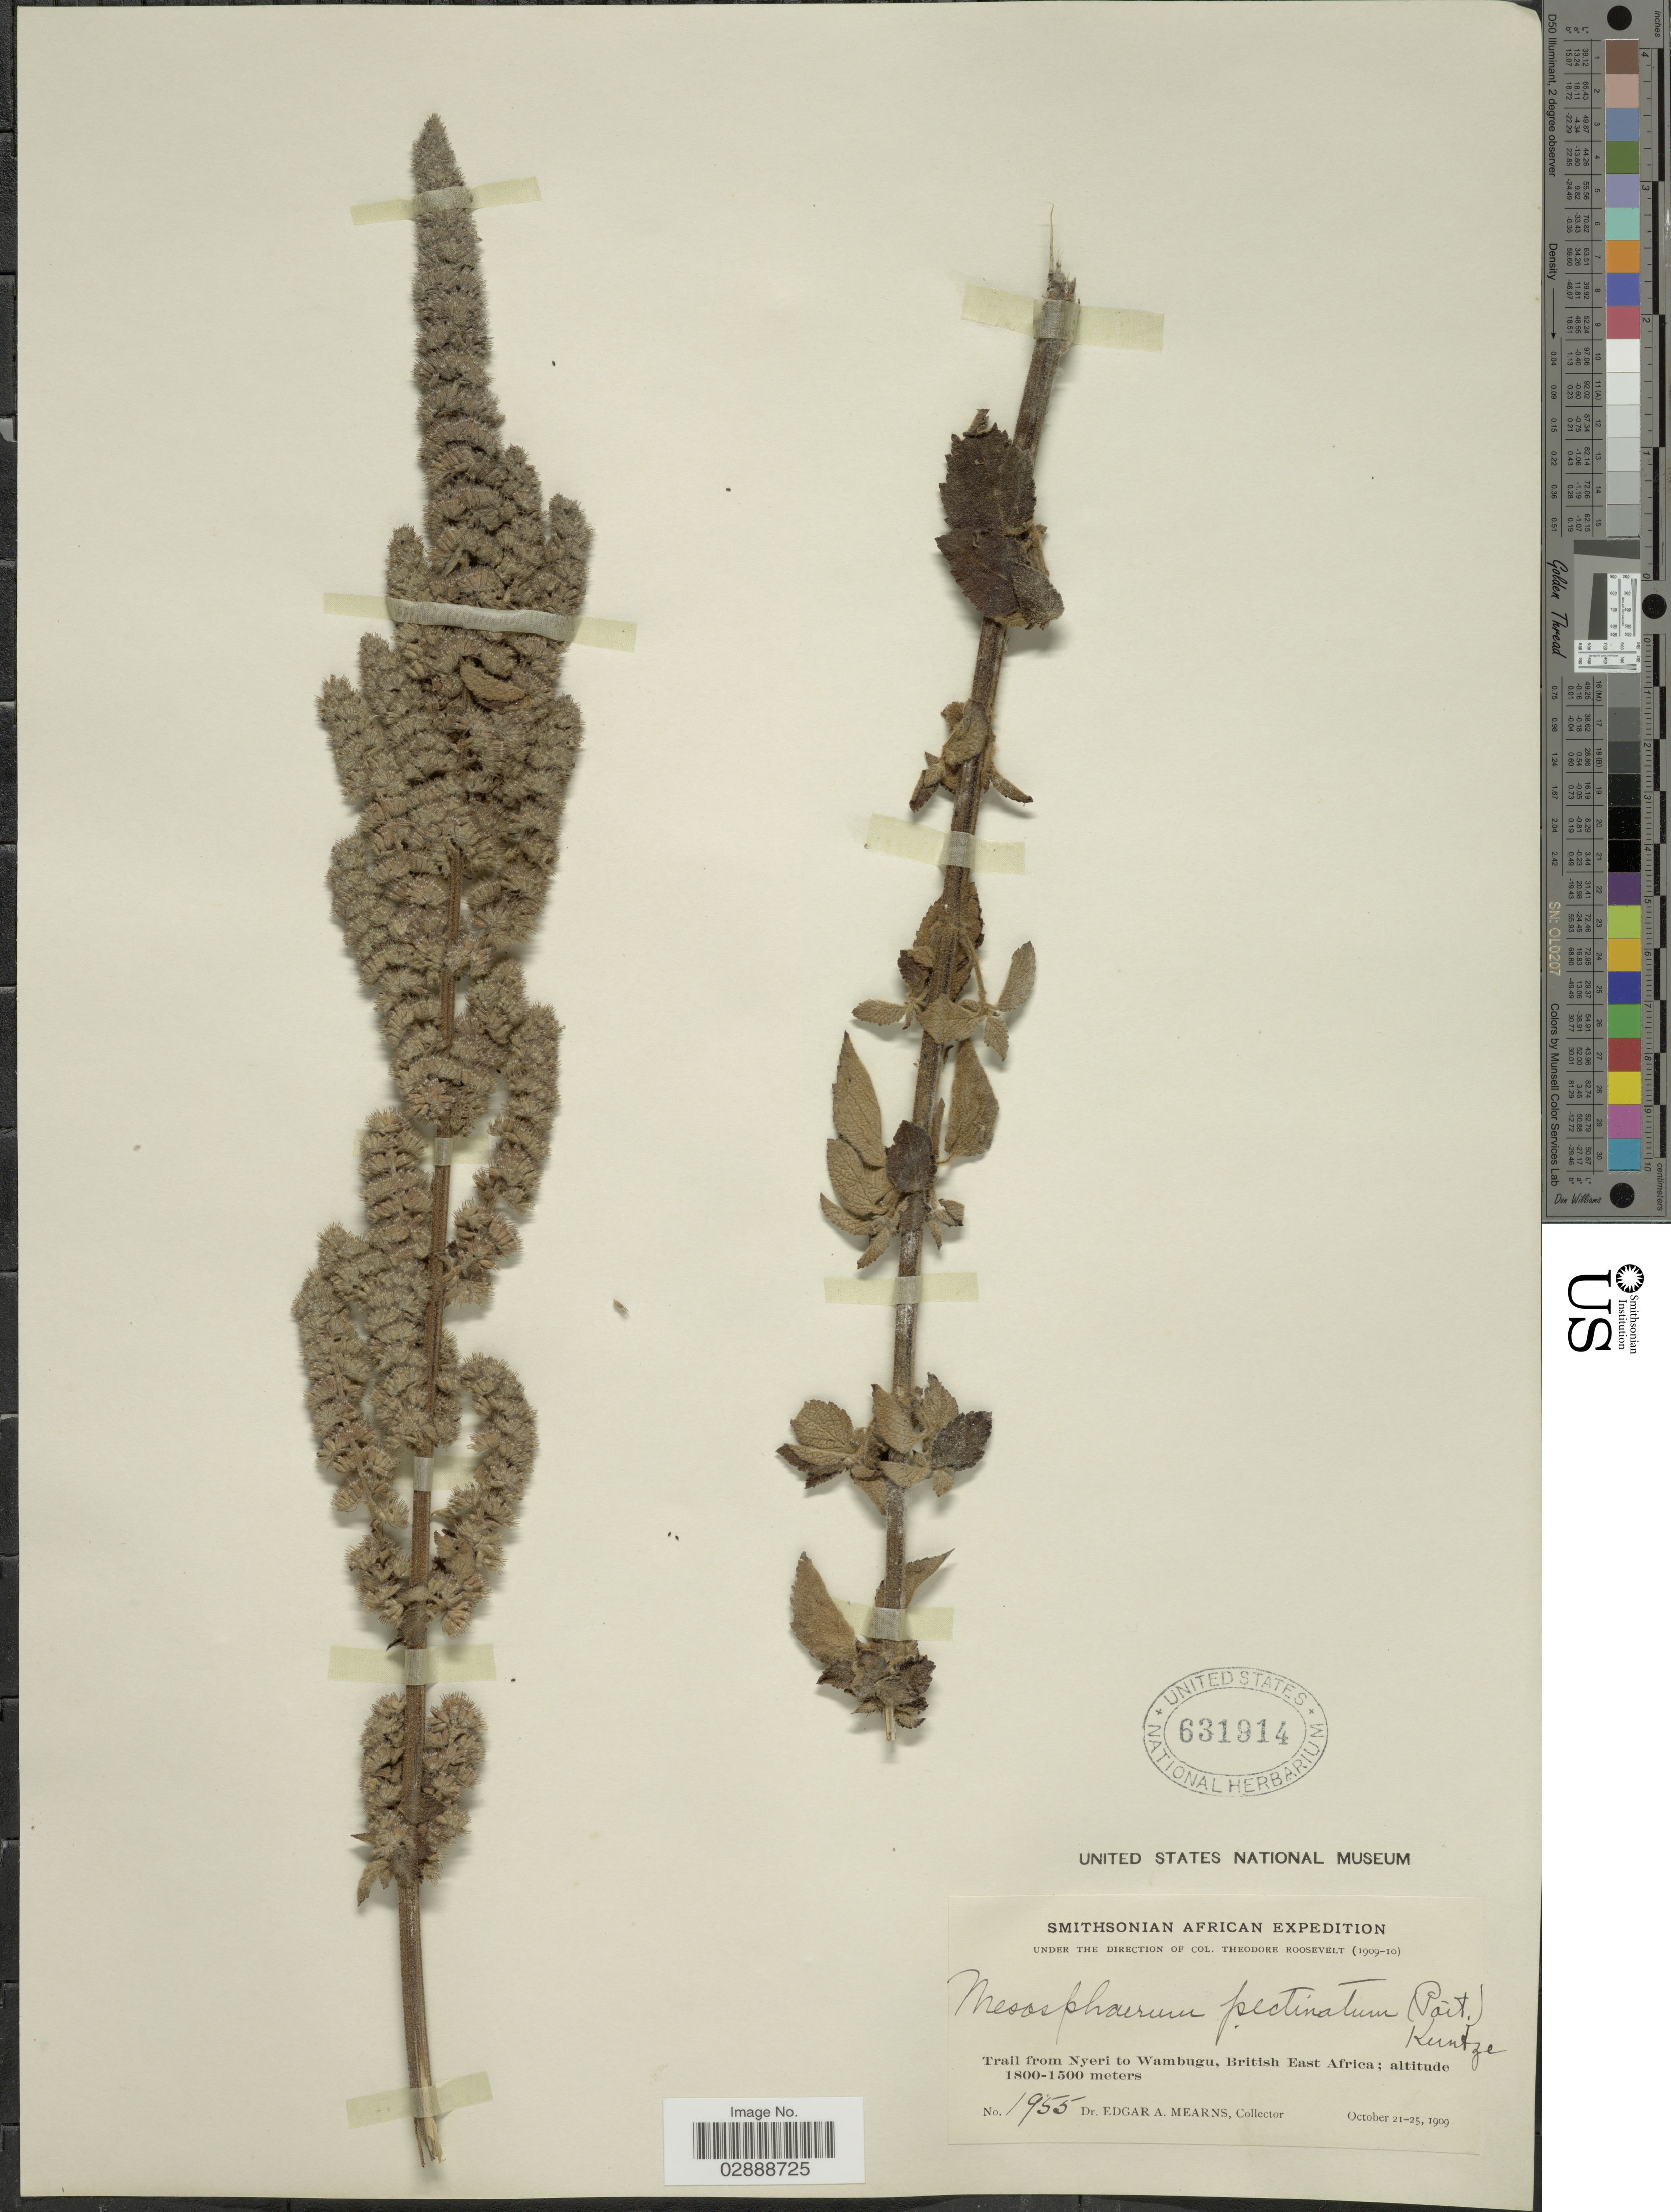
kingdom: Plantae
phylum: Tracheophyta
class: Magnoliopsida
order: Lamiales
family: Lamiaceae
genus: Mesosphaerum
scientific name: Mesosphaerum pectinatum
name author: (L.) Kuntze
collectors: E. A. Mearns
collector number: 1955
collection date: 1909-10-21/1909-10-25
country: Kenya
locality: Trail from Nyeri to Wambugu, British East Africa.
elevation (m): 1500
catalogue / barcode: US 631914